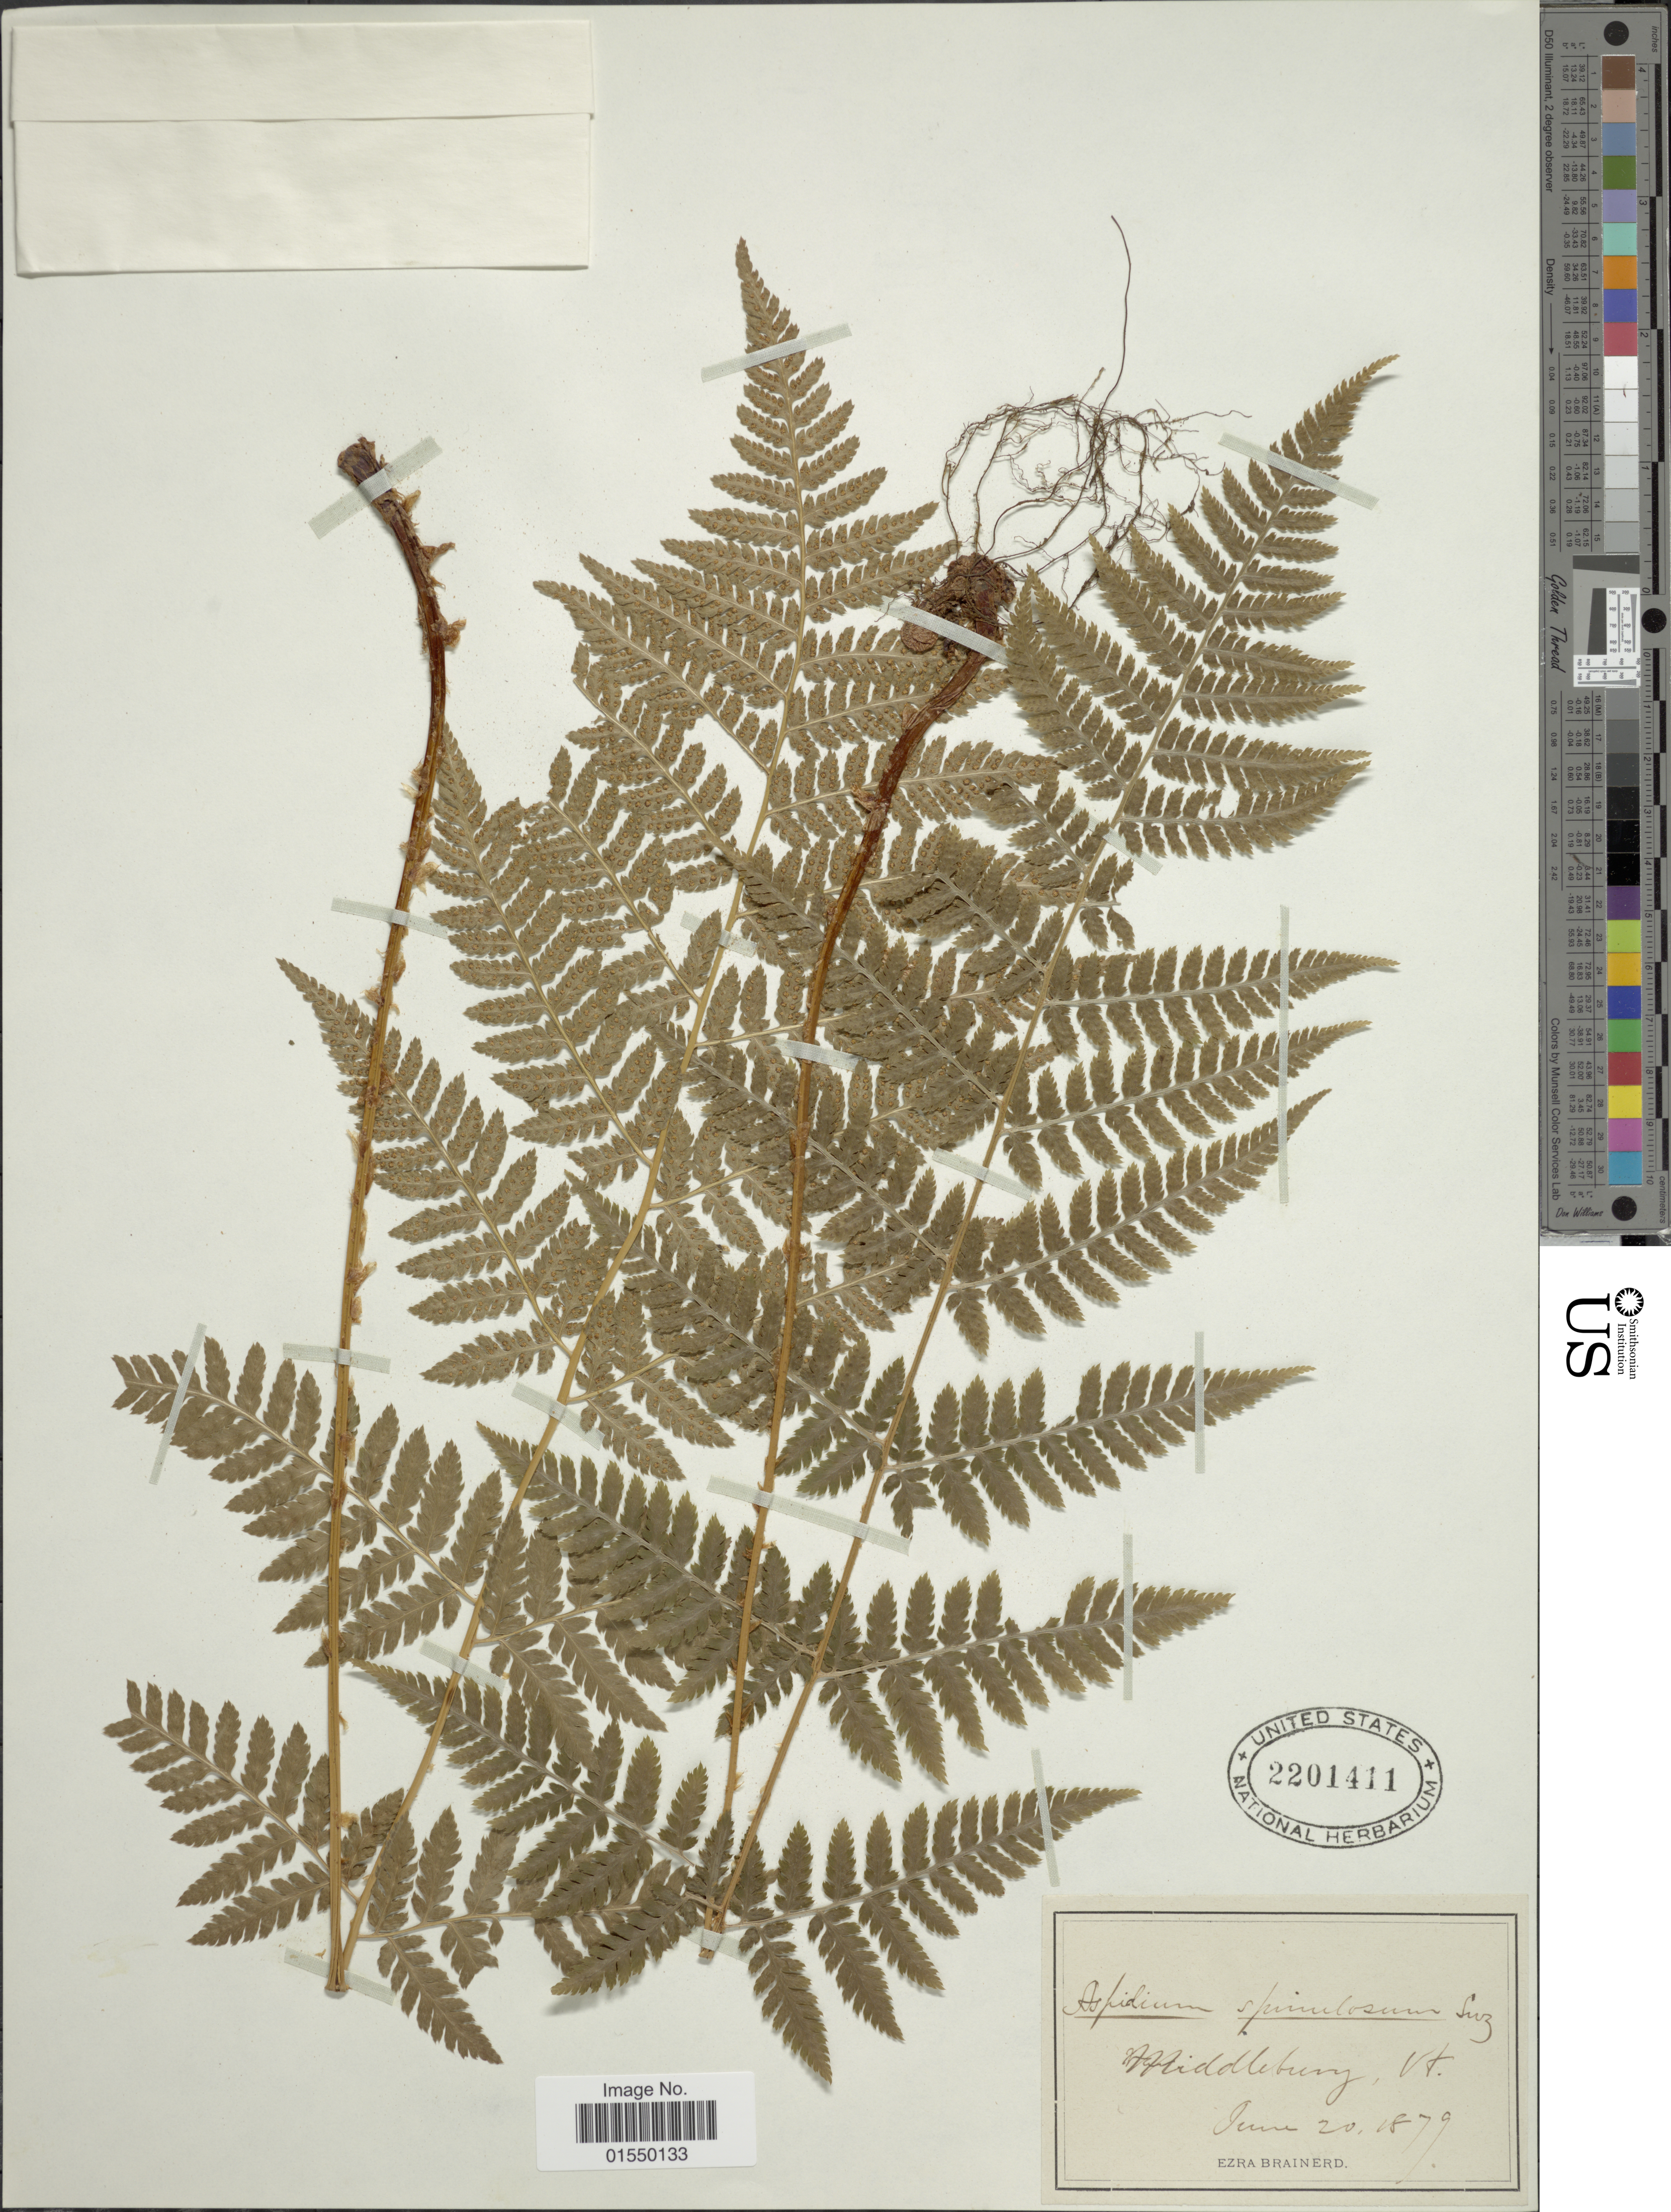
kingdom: Plantae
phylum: Tracheophyta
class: Polypodiopsida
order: Polypodiales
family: Dryopteridaceae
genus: Dryopteris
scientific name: Dryopteris carthusiana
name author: (Villars) H.P. Fuchs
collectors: E. Brainerd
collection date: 1879-06-20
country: United States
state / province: Vermont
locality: Middlebury,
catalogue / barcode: US 2201411